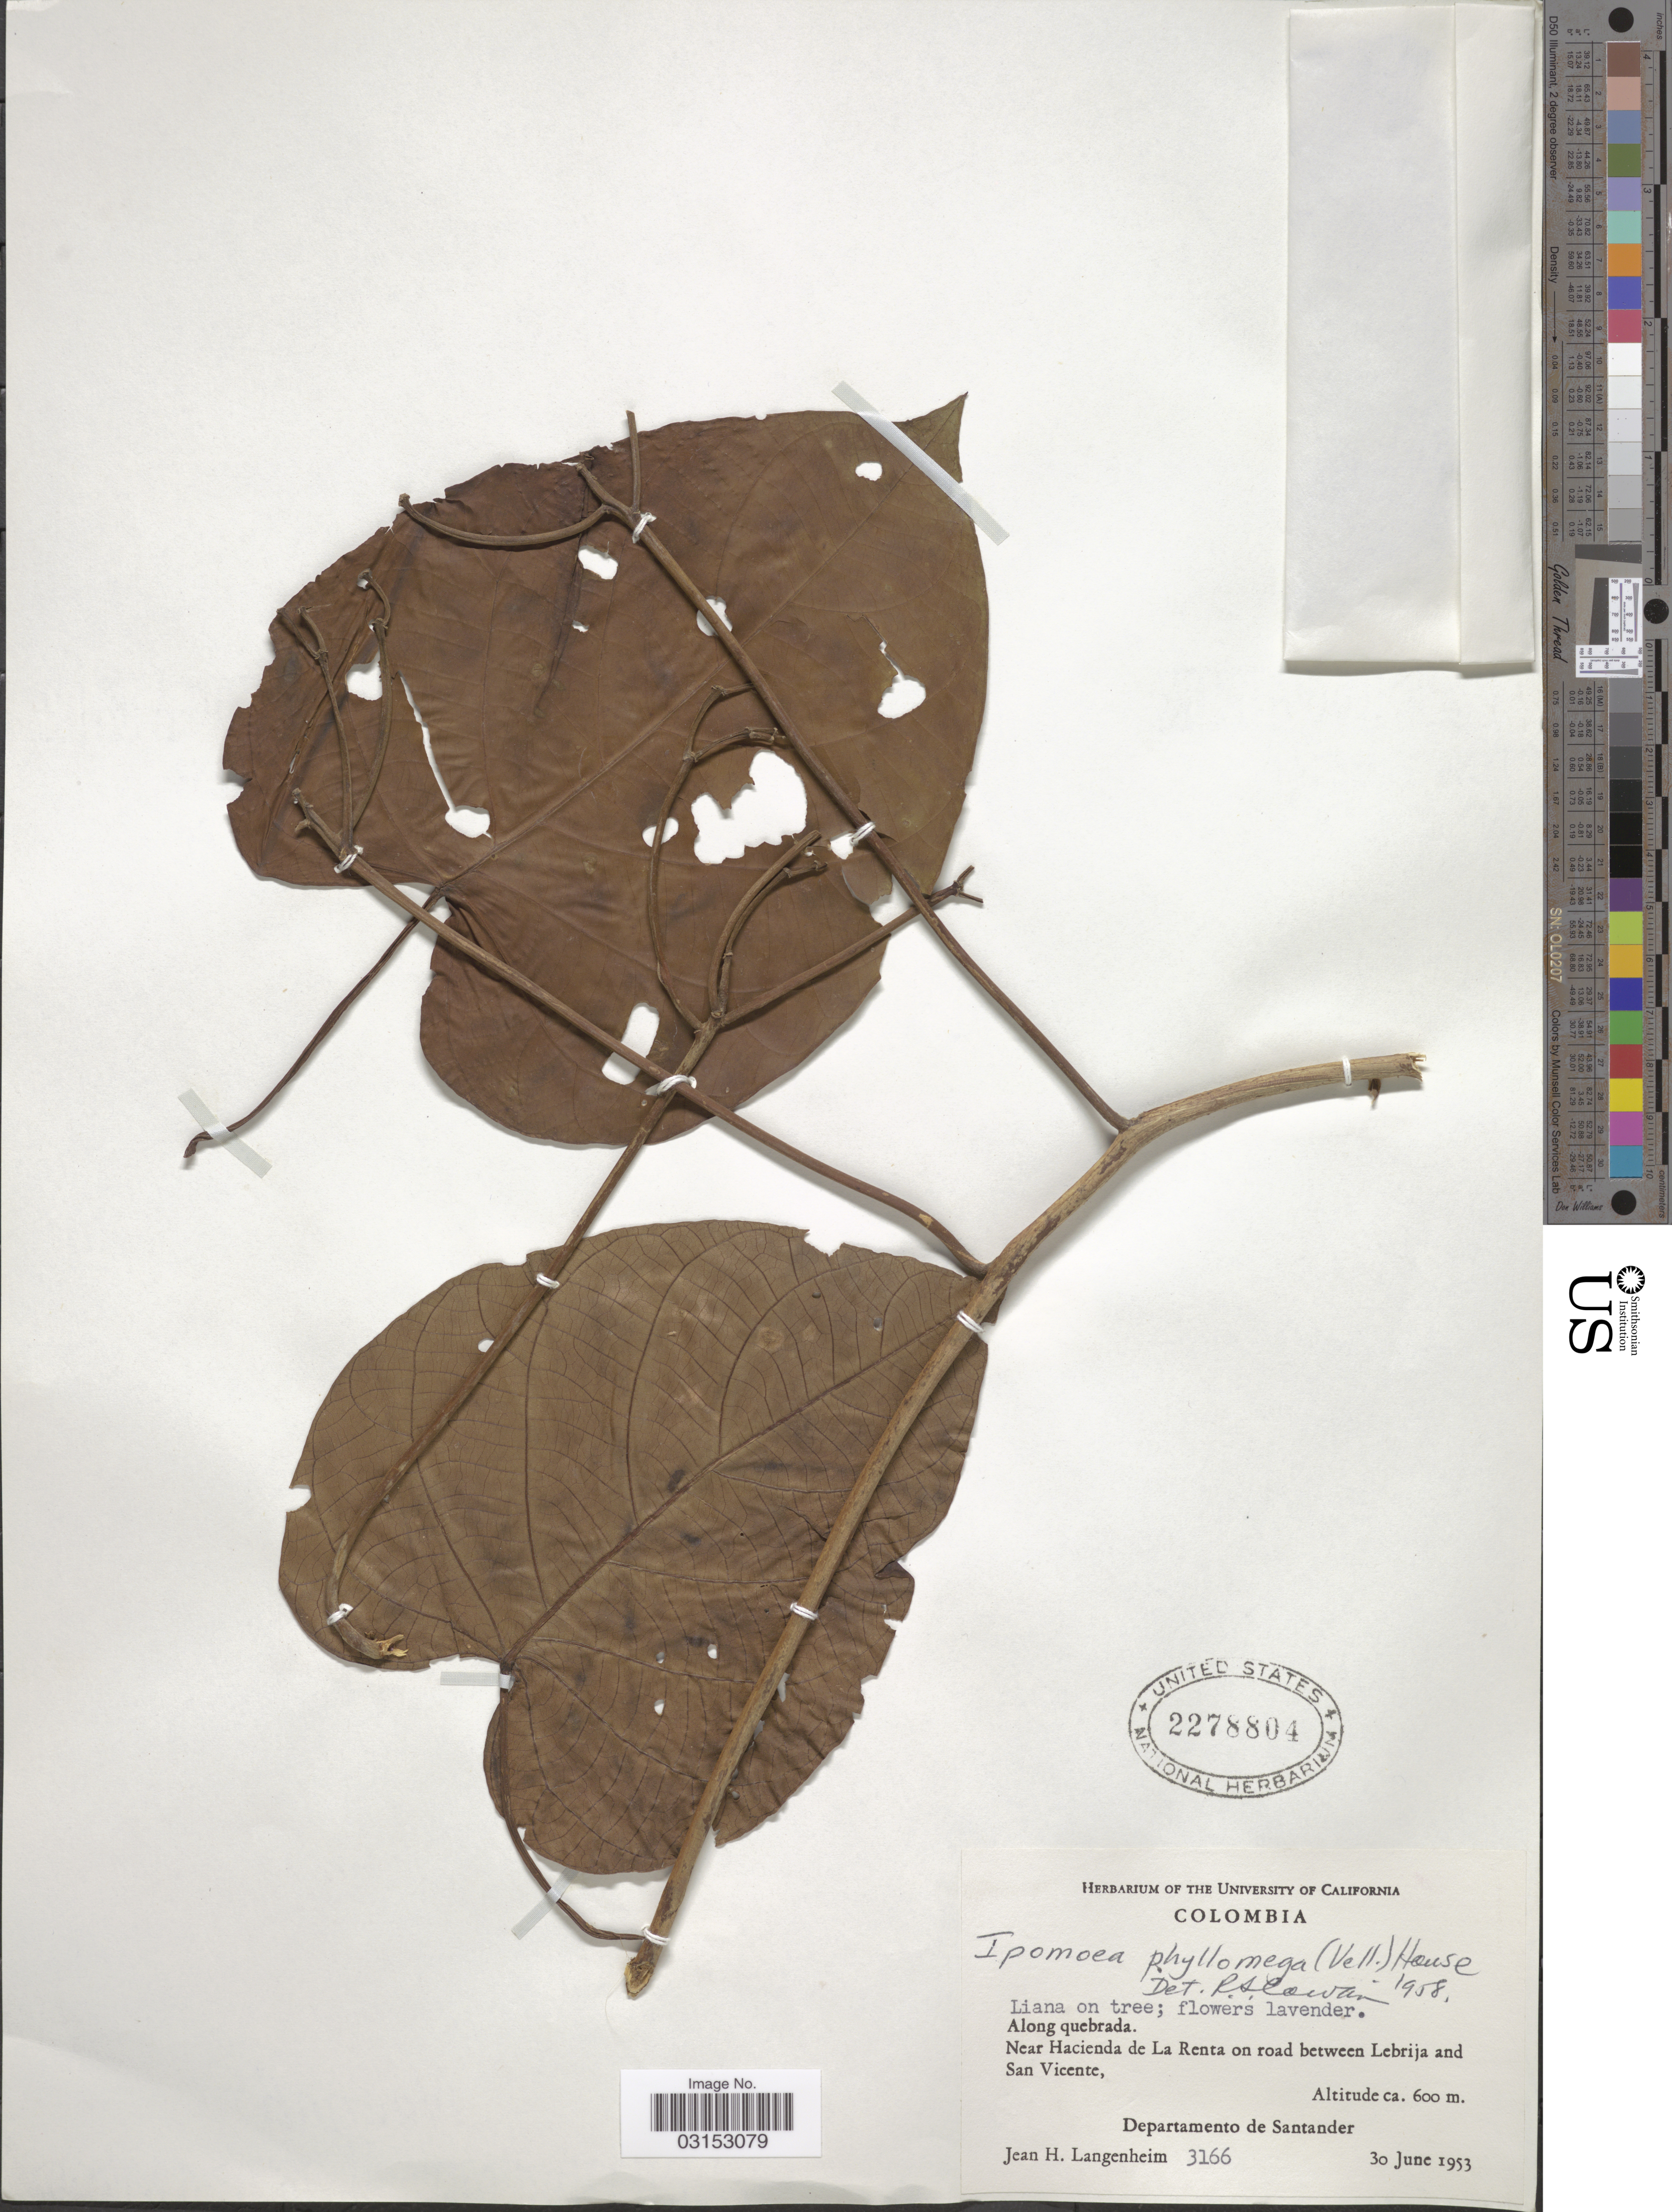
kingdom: Plantae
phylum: Tracheophyta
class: Magnoliopsida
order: Solanales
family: Convolvulaceae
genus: Ipomoea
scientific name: Ipomoea pterodes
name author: Choisy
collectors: J. H. Langenheim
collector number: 3166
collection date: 1953-06-30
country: Colombia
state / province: Santander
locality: Along quebrada.Near Hacienda de La Renta on road between Lebrija and San Vicente, Departamento de Santander.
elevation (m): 600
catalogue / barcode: US 2278804